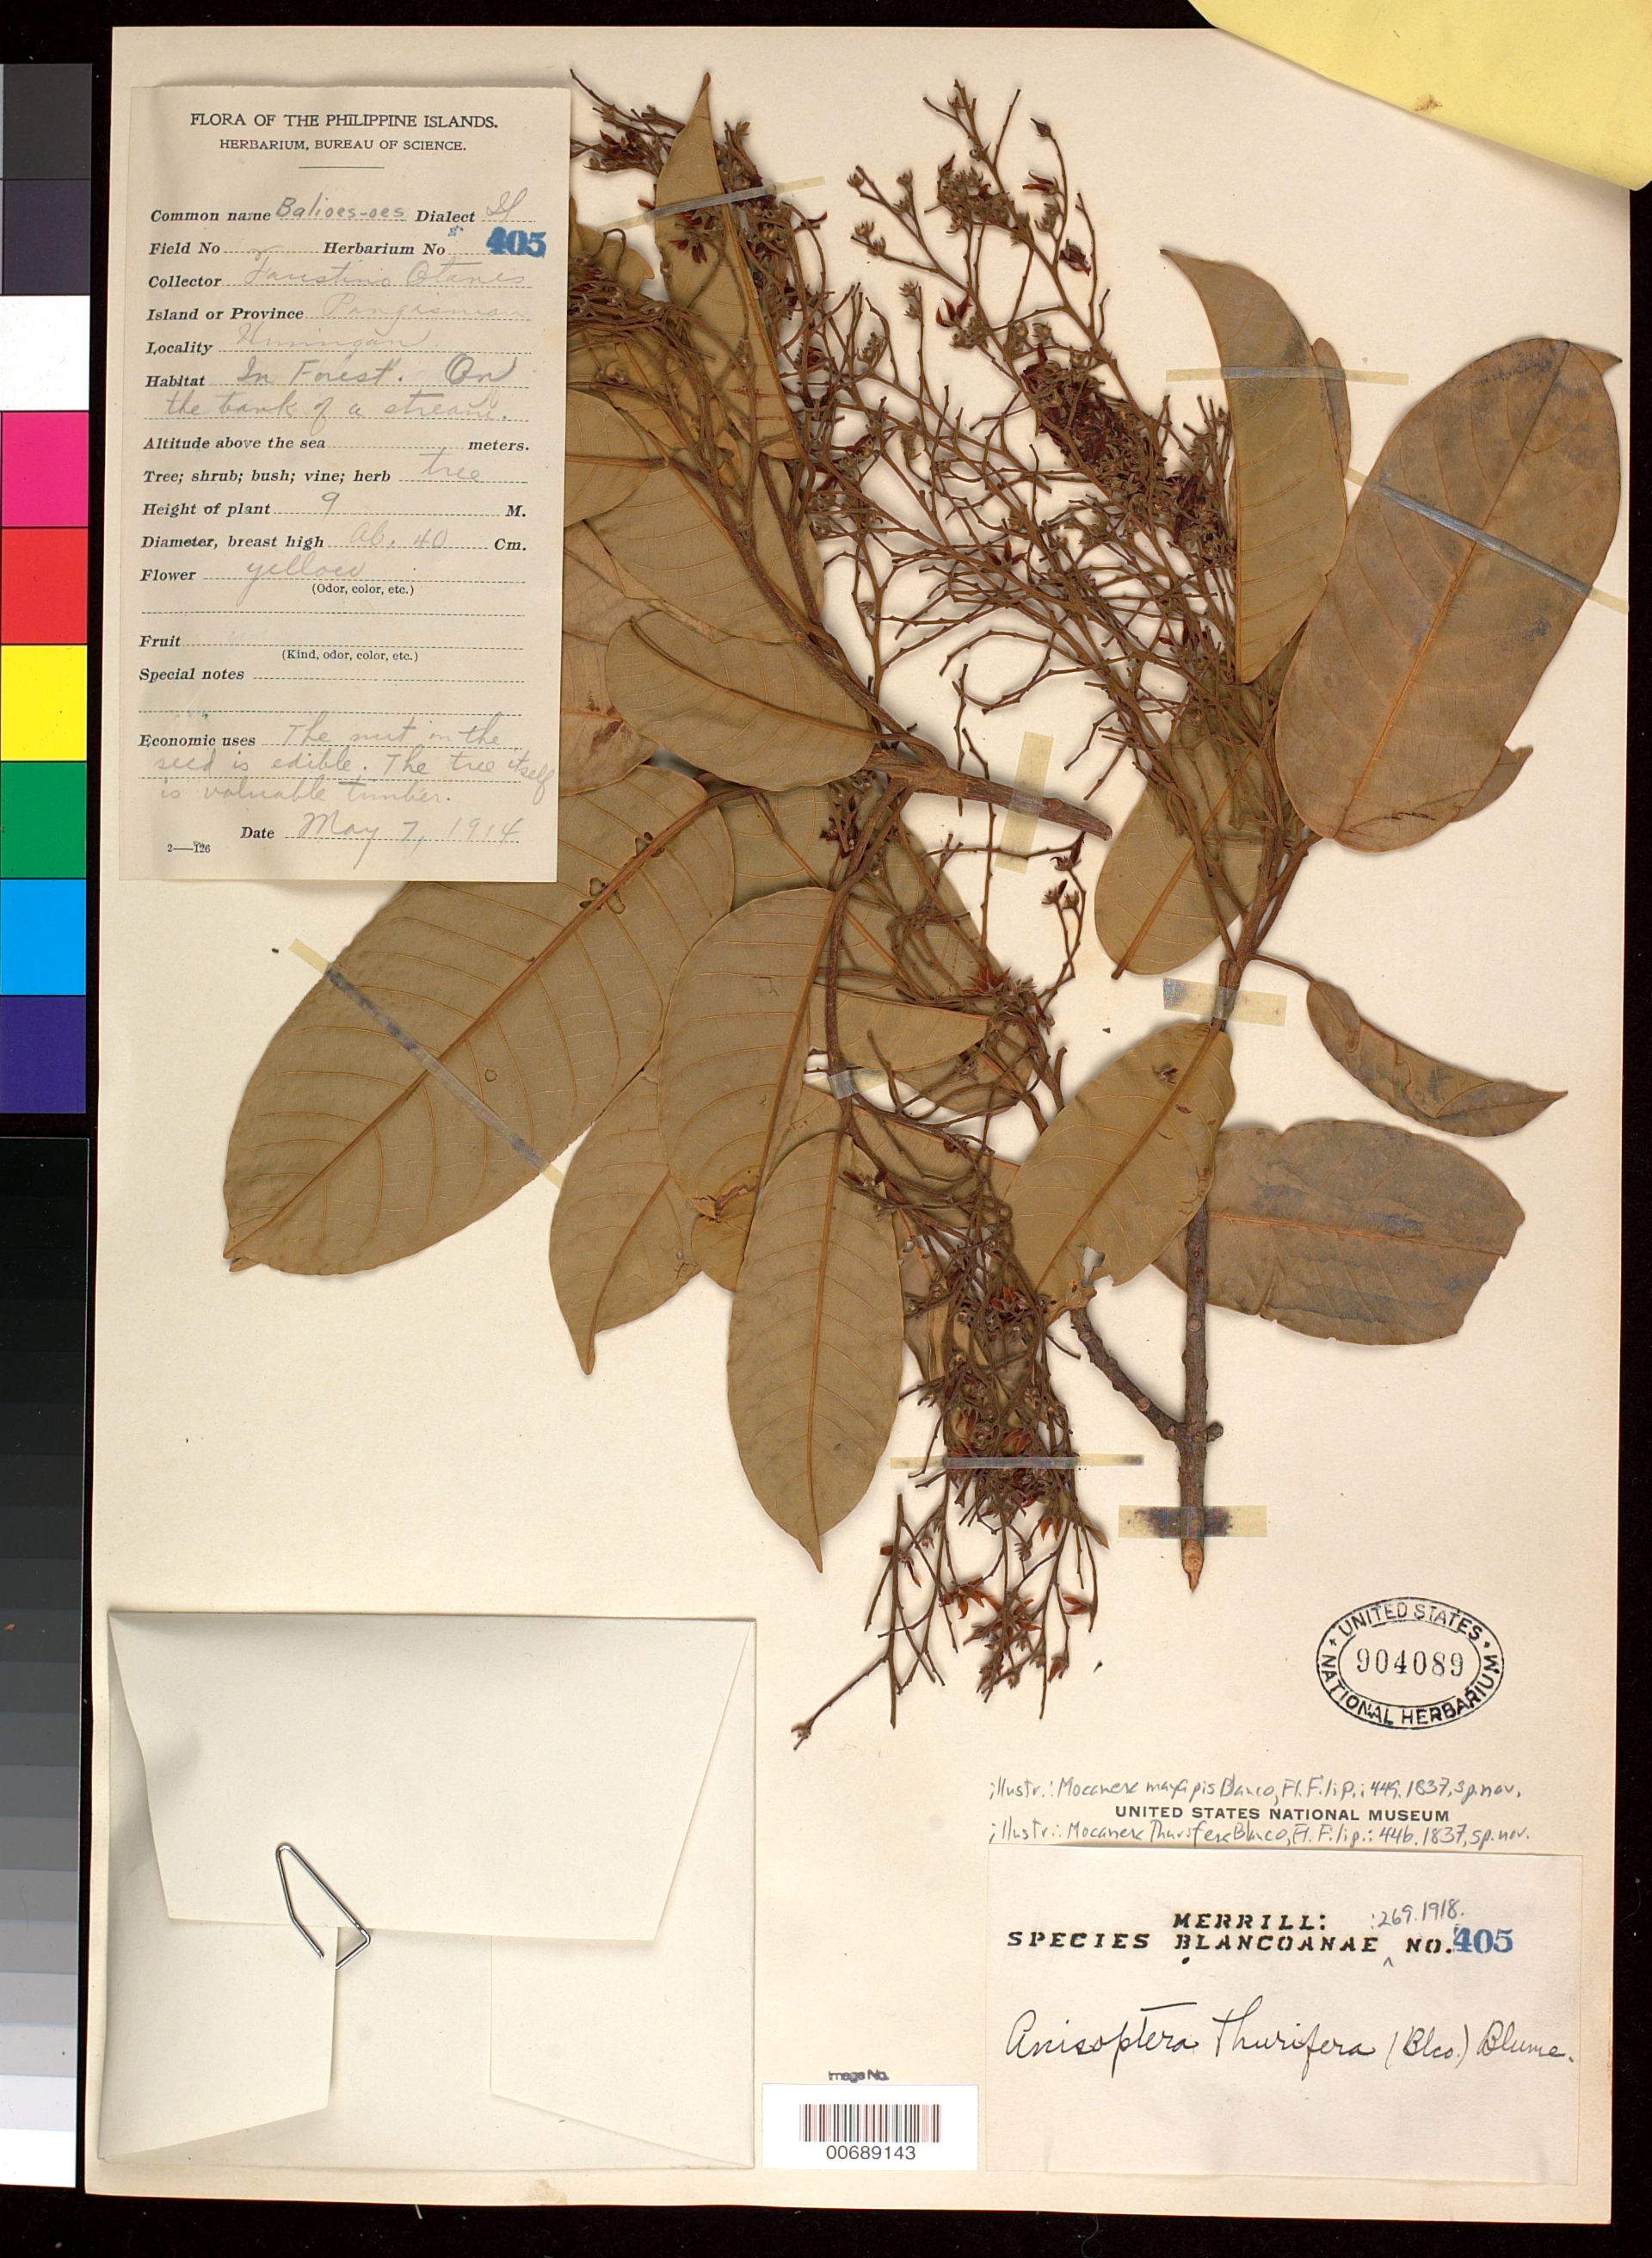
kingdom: Plantae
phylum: Tracheophyta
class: Magnoliopsida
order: Malvales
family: Dipterocarpaceae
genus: Anisoptera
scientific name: Anisoptera thurifera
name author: (Blanco) Blume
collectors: F. Q. Otanes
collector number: Sp. Blancoan. 0405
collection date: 1914-05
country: Philippines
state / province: Ilocos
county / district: Pangasinan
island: Luzon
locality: Umingan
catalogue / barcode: US 904089